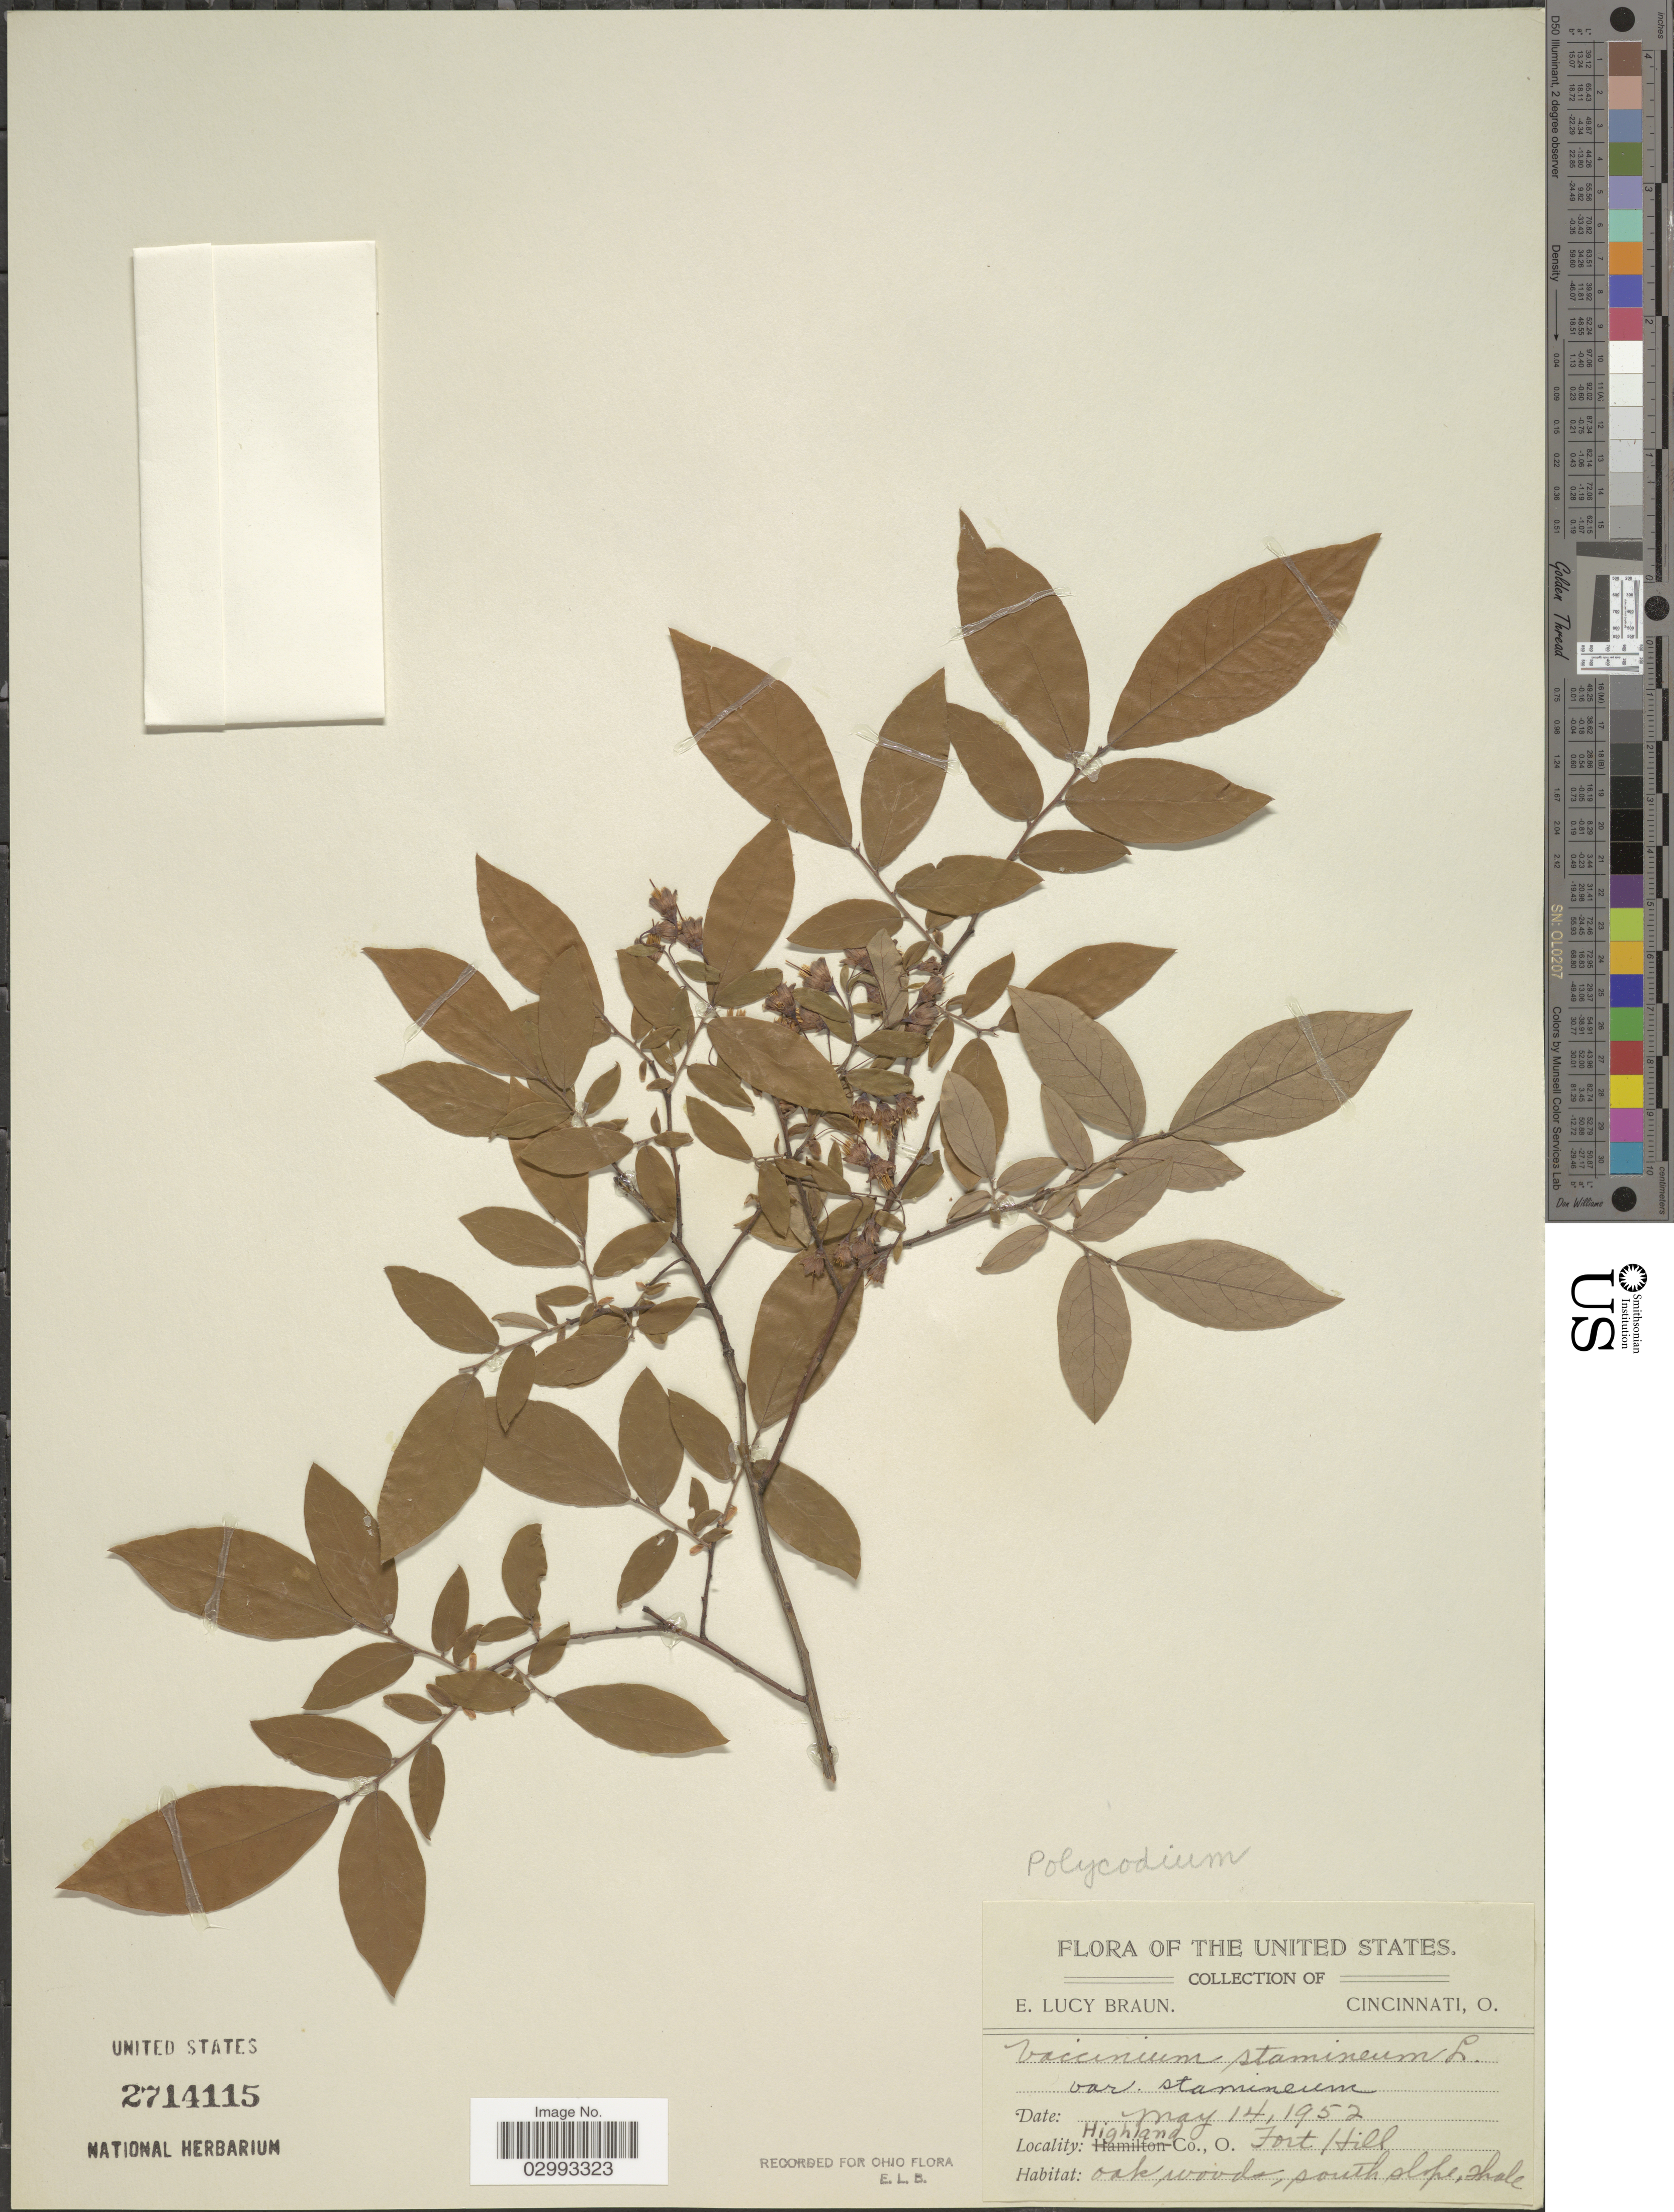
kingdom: Plantae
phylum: Tracheophyta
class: Magnoliopsida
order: Ericales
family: Ericaceae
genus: Polycodium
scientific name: Polycodium stamineum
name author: (L.) Greene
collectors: E. L. Braun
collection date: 1952-05-14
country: United States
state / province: Ohio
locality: Highland Co., Fort Hill.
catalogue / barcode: US 2714115